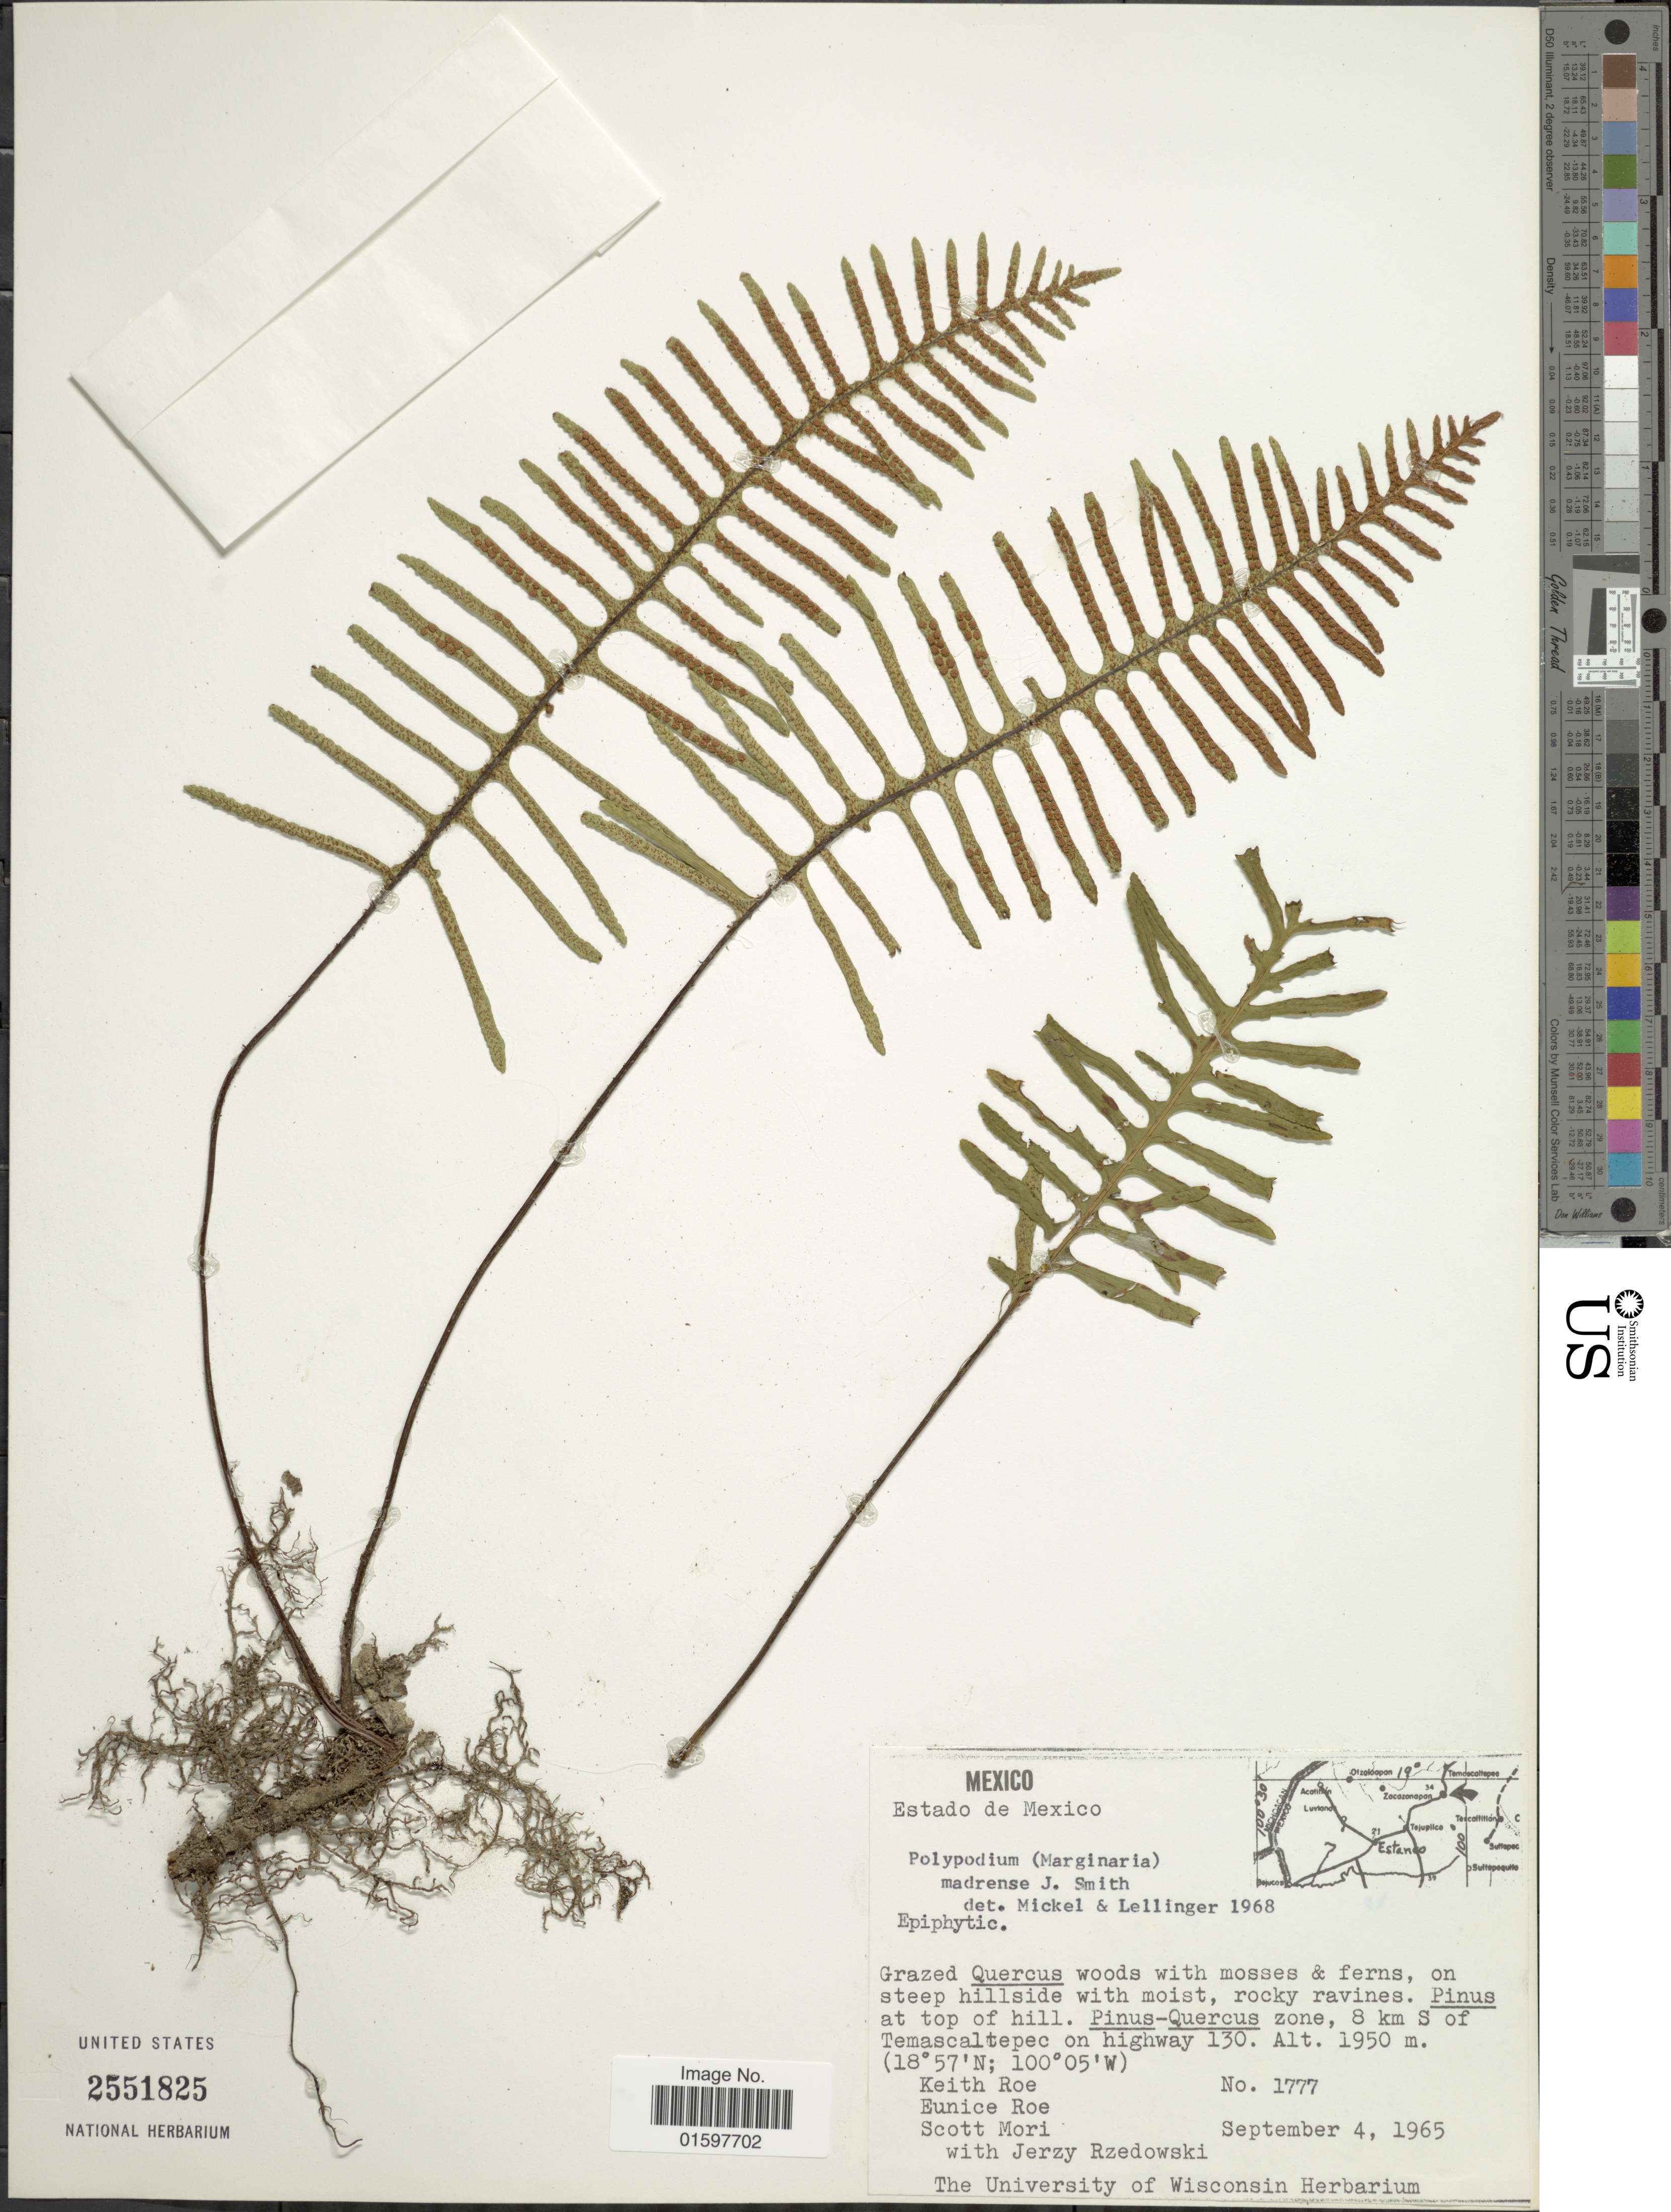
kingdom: Plantae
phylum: Tracheophyta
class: Polypodiopsida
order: Polypodiales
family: Polypodiaceae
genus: Pleopeltis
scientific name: Pleopeltis madrense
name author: (J. Sm.) A.R. Sm. & Tejero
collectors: K. E. Roe, E. Roe, S. Mori & J. Rzedowski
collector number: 1777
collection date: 1965-09-04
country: Mexico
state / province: México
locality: Estado de Mexico, on steep hillside, at top of hill, Pinus-Quercus zone, 8 km S of Temascaltepec on highway 130.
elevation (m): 1950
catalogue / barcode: US 2551825